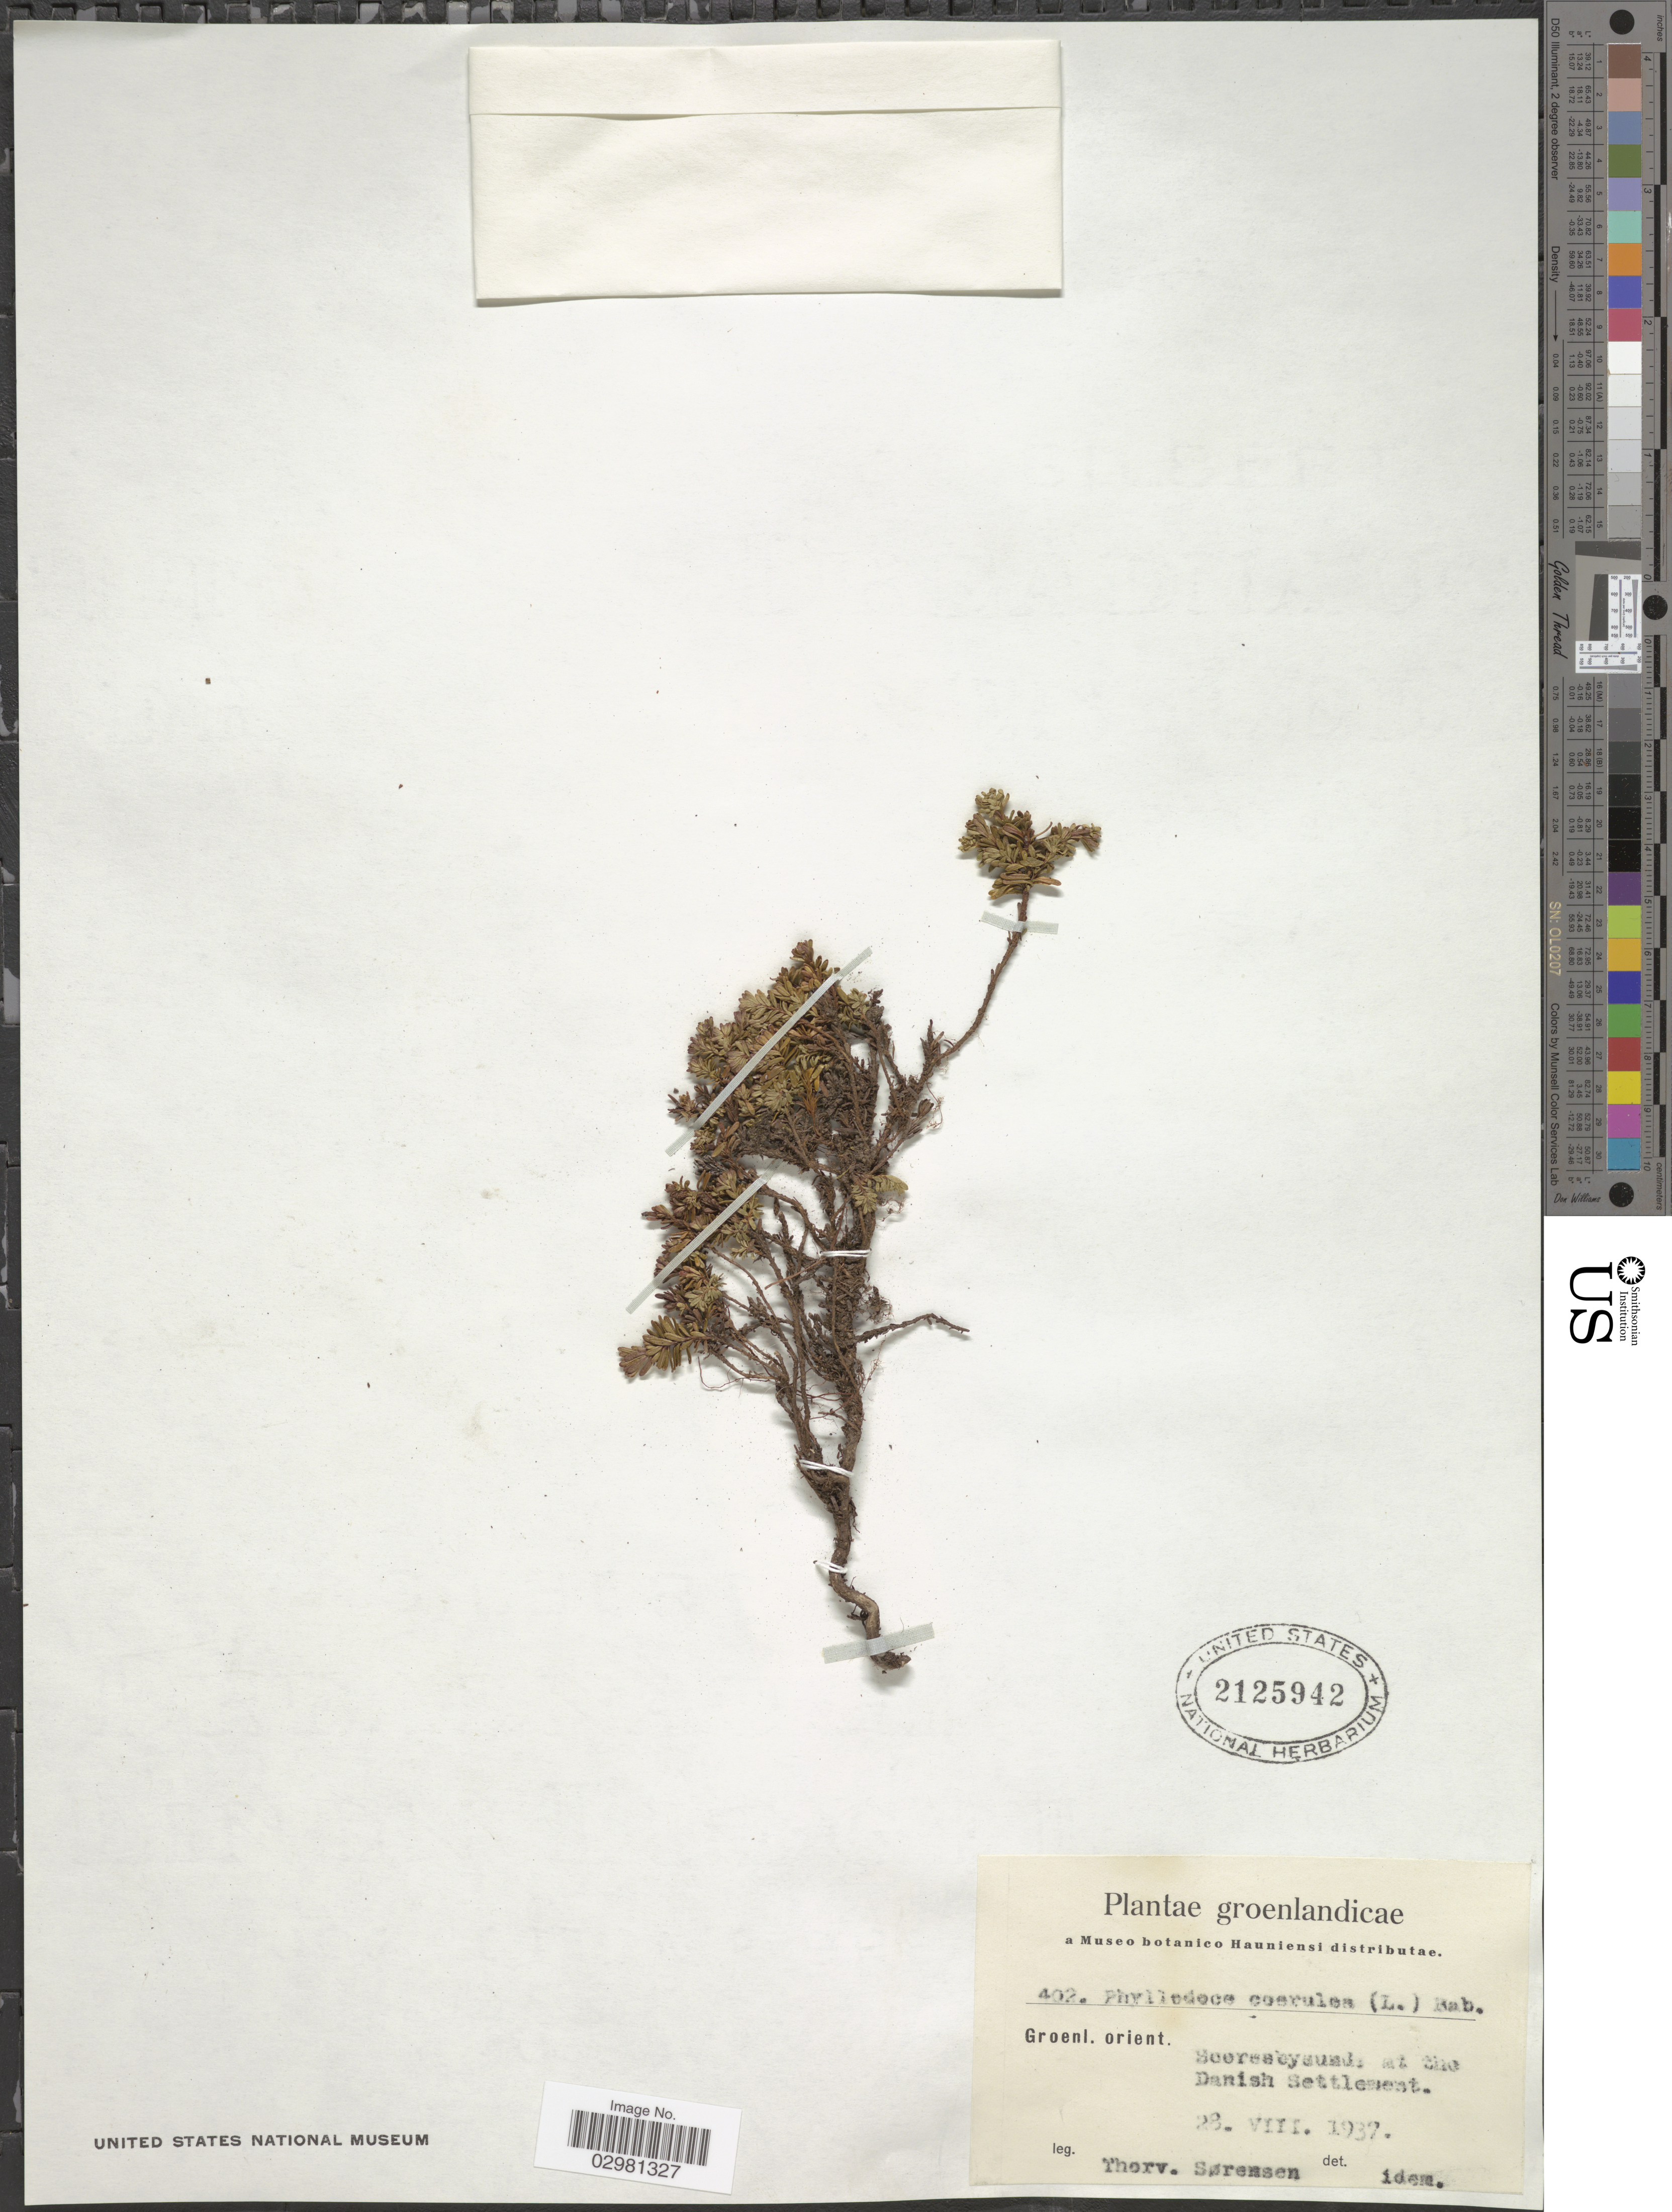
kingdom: Plantae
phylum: Tracheophyta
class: Magnoliopsida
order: Ericales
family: Ericaceae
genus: Phyllodoce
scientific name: Phyllodoce caerulea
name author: (L.) Bab.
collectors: T. Sorensen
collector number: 402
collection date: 1937-08-28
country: Greenland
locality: Groenl. orient. Scorebysund at the Danish Settlement.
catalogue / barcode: US 2125942